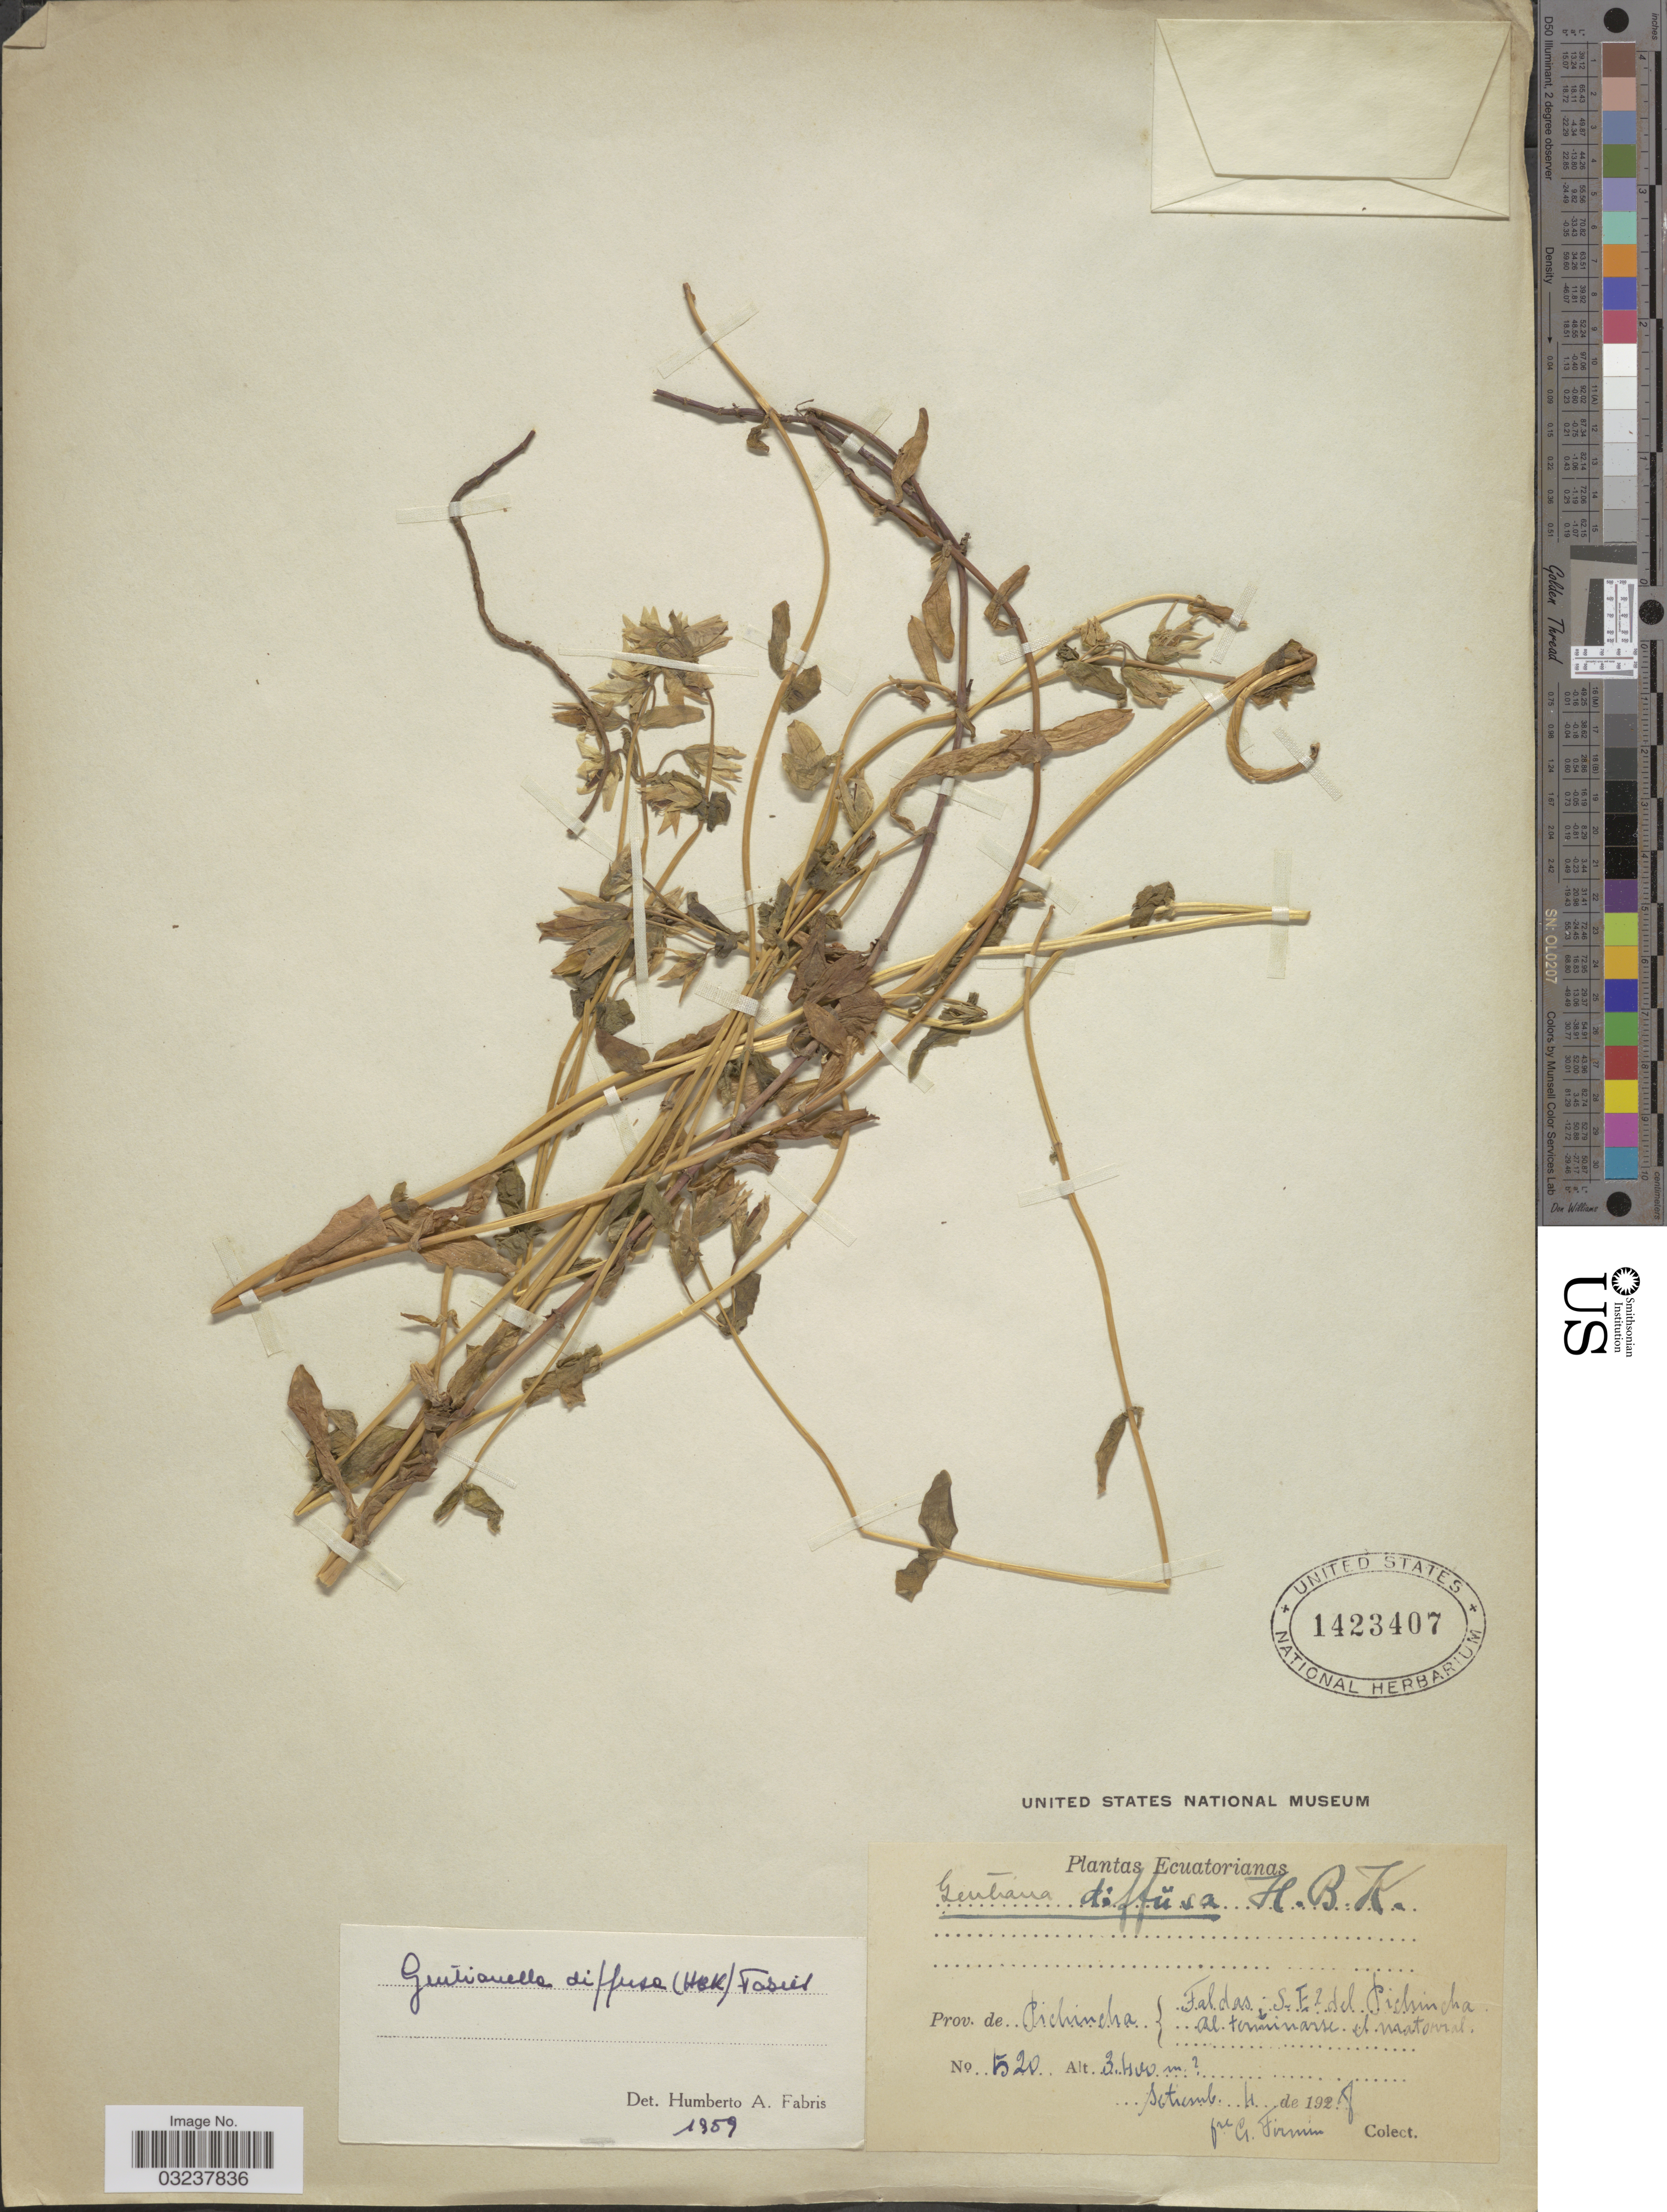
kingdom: Plantae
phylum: Tracheophyta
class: Magnoliopsida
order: Gentianales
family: Gentianaceae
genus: Gentianella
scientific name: Gentianella rapunculoides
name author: (Willd. ex Schult.) J.S. Pringle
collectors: F. Firmin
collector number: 520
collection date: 1928-09-04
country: Ecuador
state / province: Pichincha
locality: Faldas S.E. del Pichincha.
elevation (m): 3400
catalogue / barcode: US 1423407